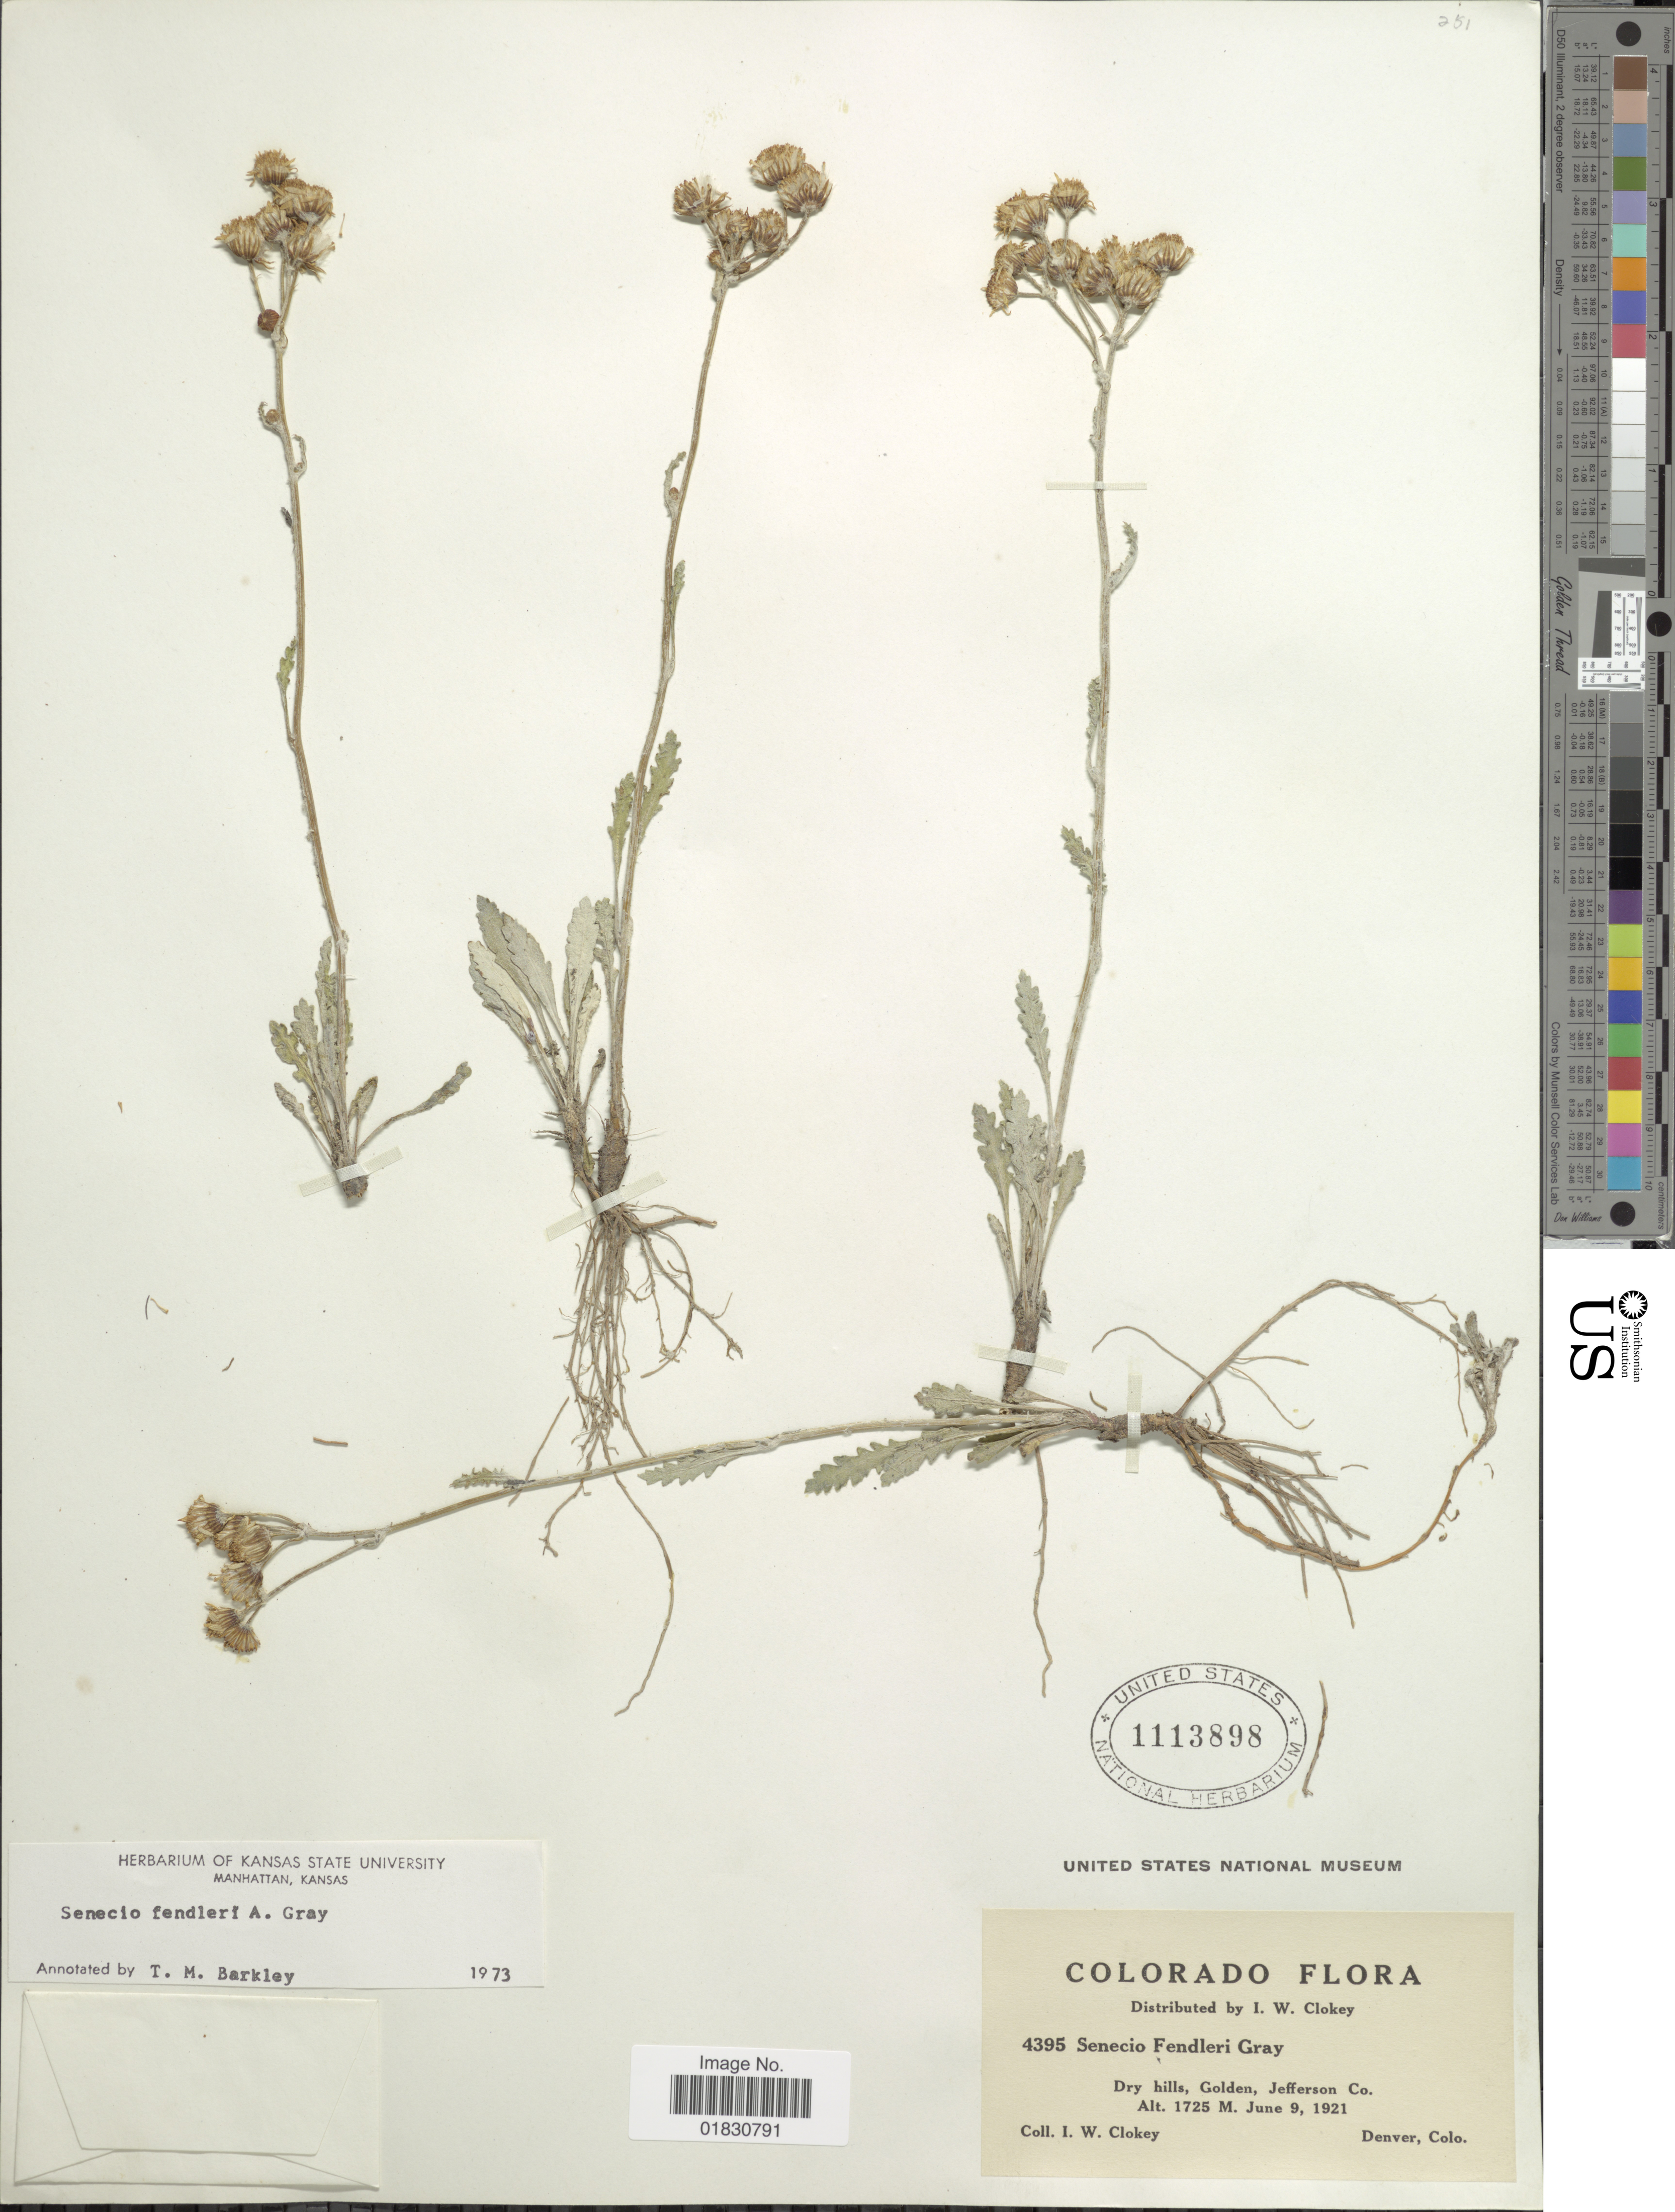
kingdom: Plantae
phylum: Tracheophyta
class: Magnoliopsida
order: Asterales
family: Asteraceae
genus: Packera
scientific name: Packera fendleri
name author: (A. Gray) W.A. Weber & Á. Löve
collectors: I. W. Clokey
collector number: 4395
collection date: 1921-06-09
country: United States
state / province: Colorado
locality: Dry hills, Golden, Jefferson Co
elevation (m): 1725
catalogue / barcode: US 1113898